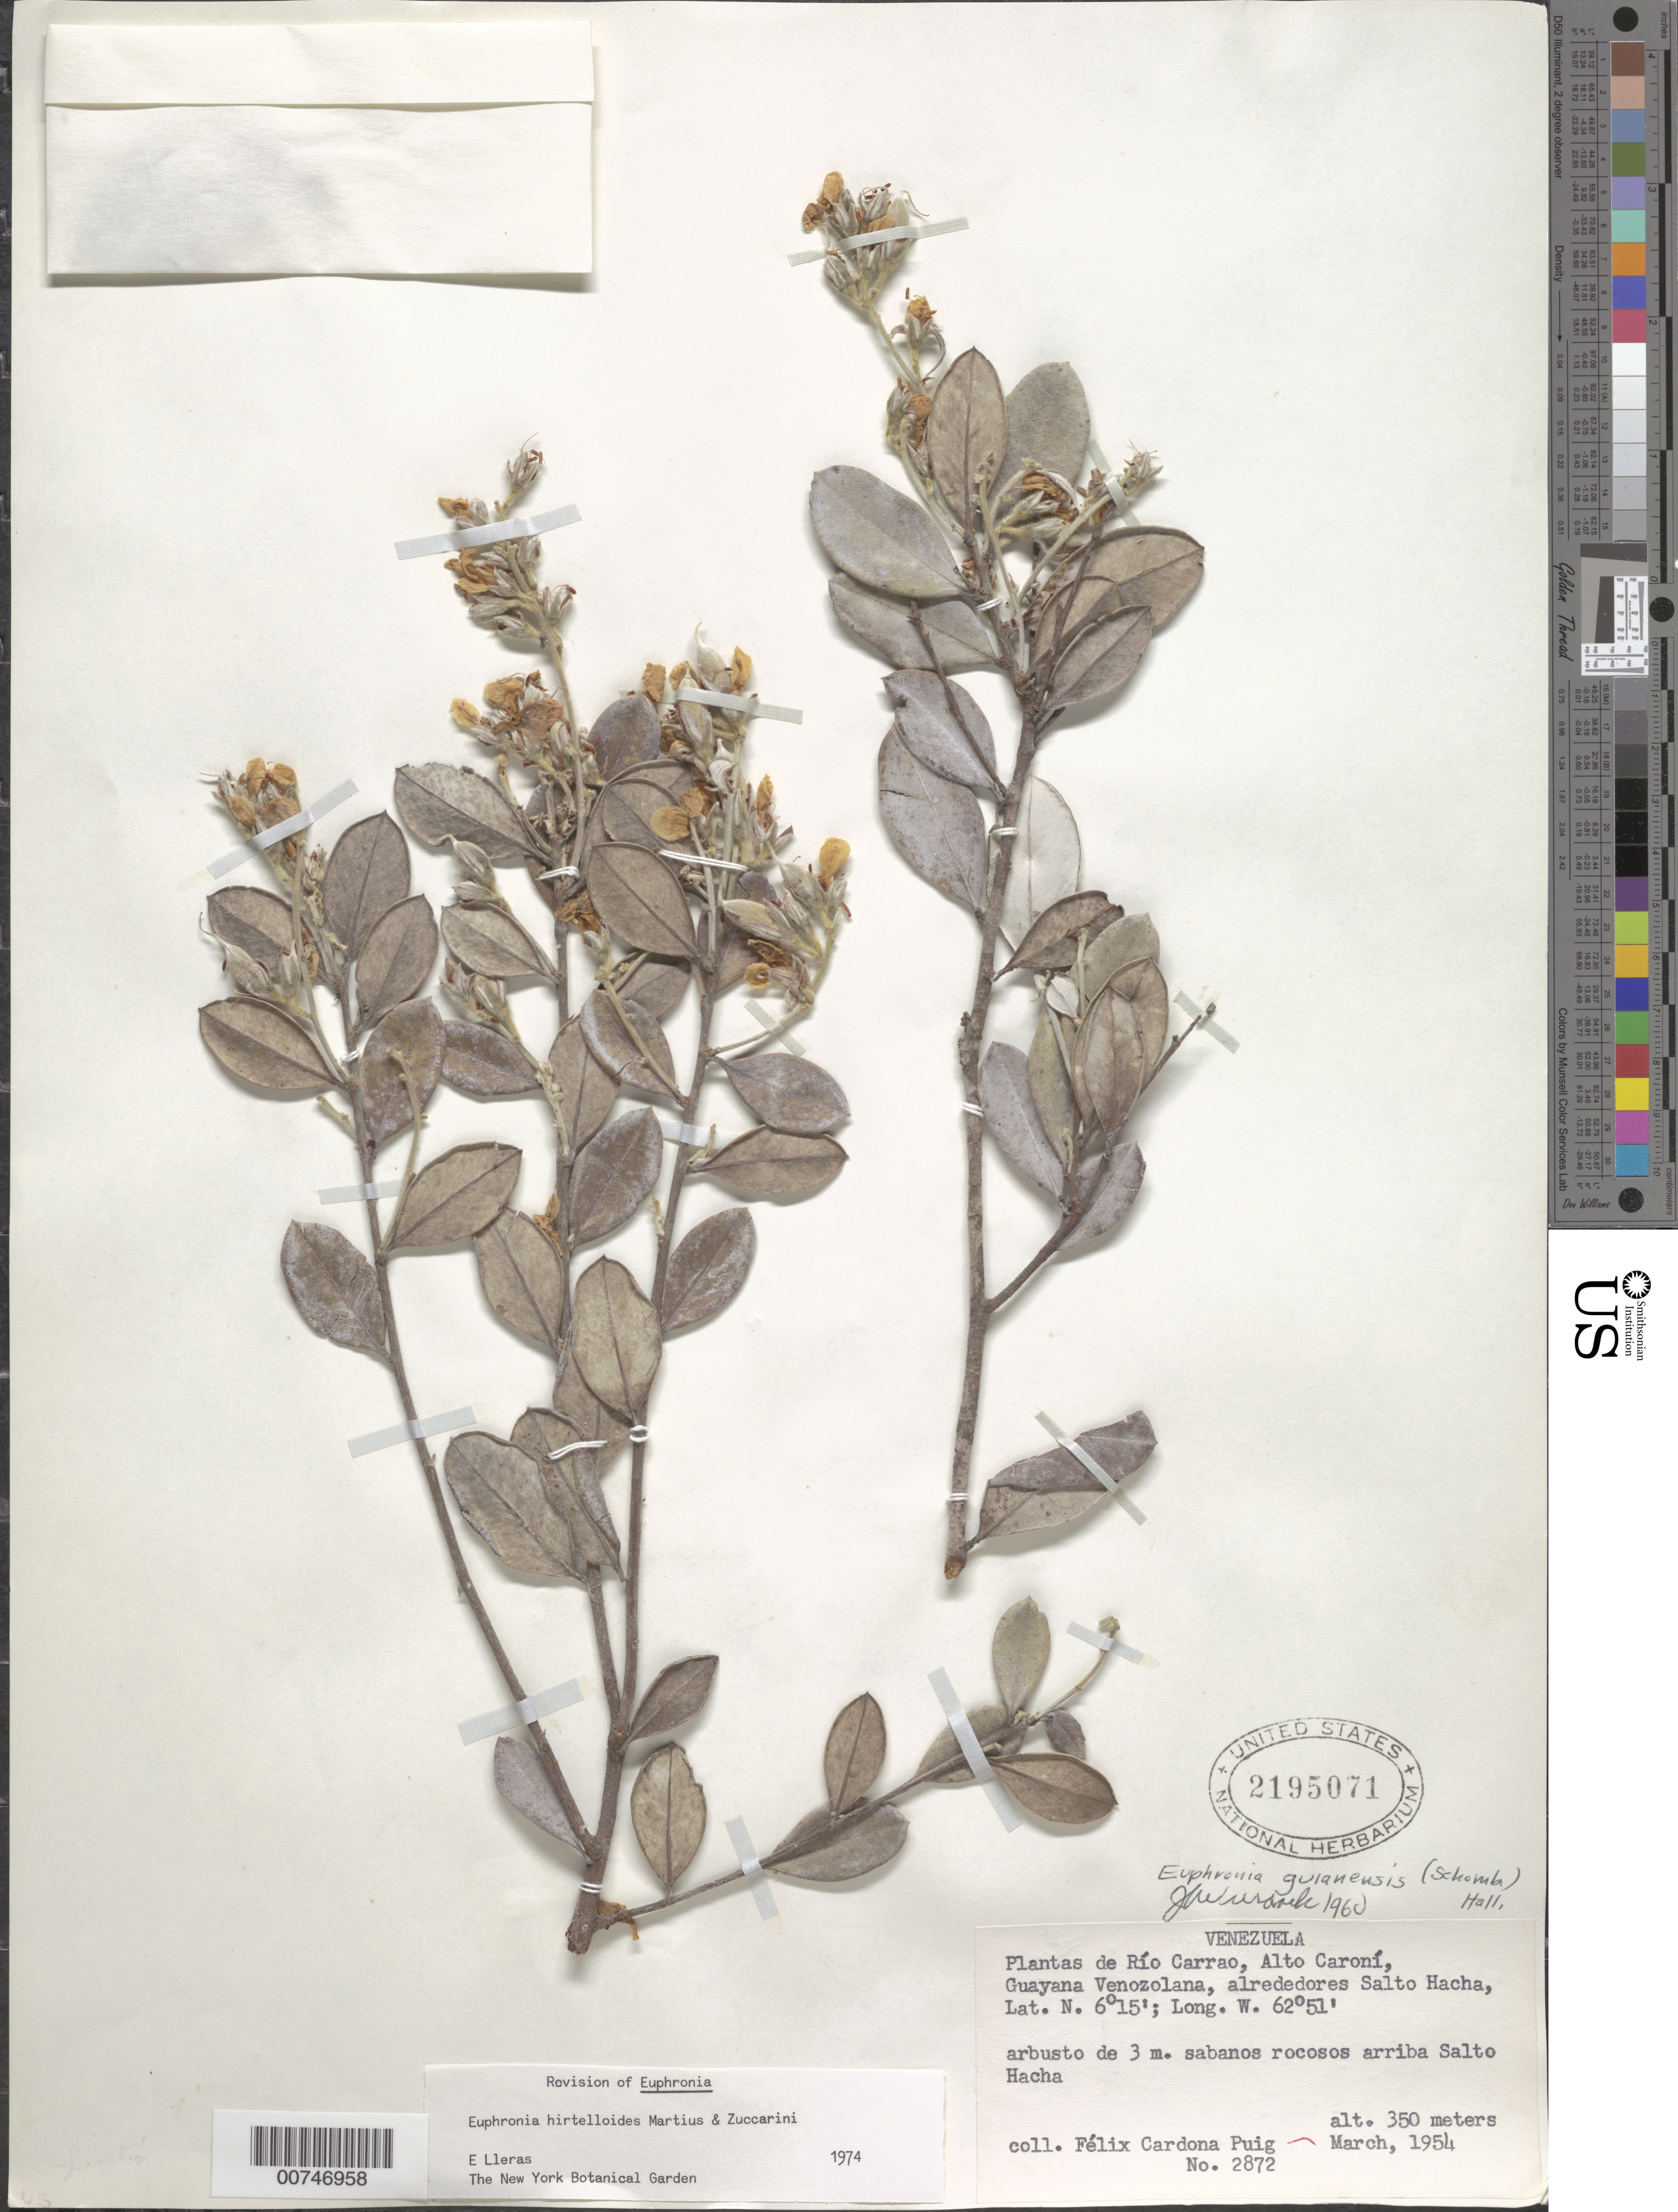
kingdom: Plantae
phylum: Tracheophyta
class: Magnoliopsida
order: Malpighiales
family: Euphroniaceae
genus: Euphronia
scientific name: Euphronia guianensis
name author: (R.H. Schomb.) Hallier f.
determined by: Wurdack, John J., (US), US (UNITED STATES)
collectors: F. Cardona Puig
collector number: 2872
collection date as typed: Mar-54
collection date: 1954-03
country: Venezuela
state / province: Bolívar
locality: Alto Río Caroni, Rio Carrao, Salto Hacha, Guayana Venezolana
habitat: Sabanas rocosos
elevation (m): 350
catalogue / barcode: US 2195071